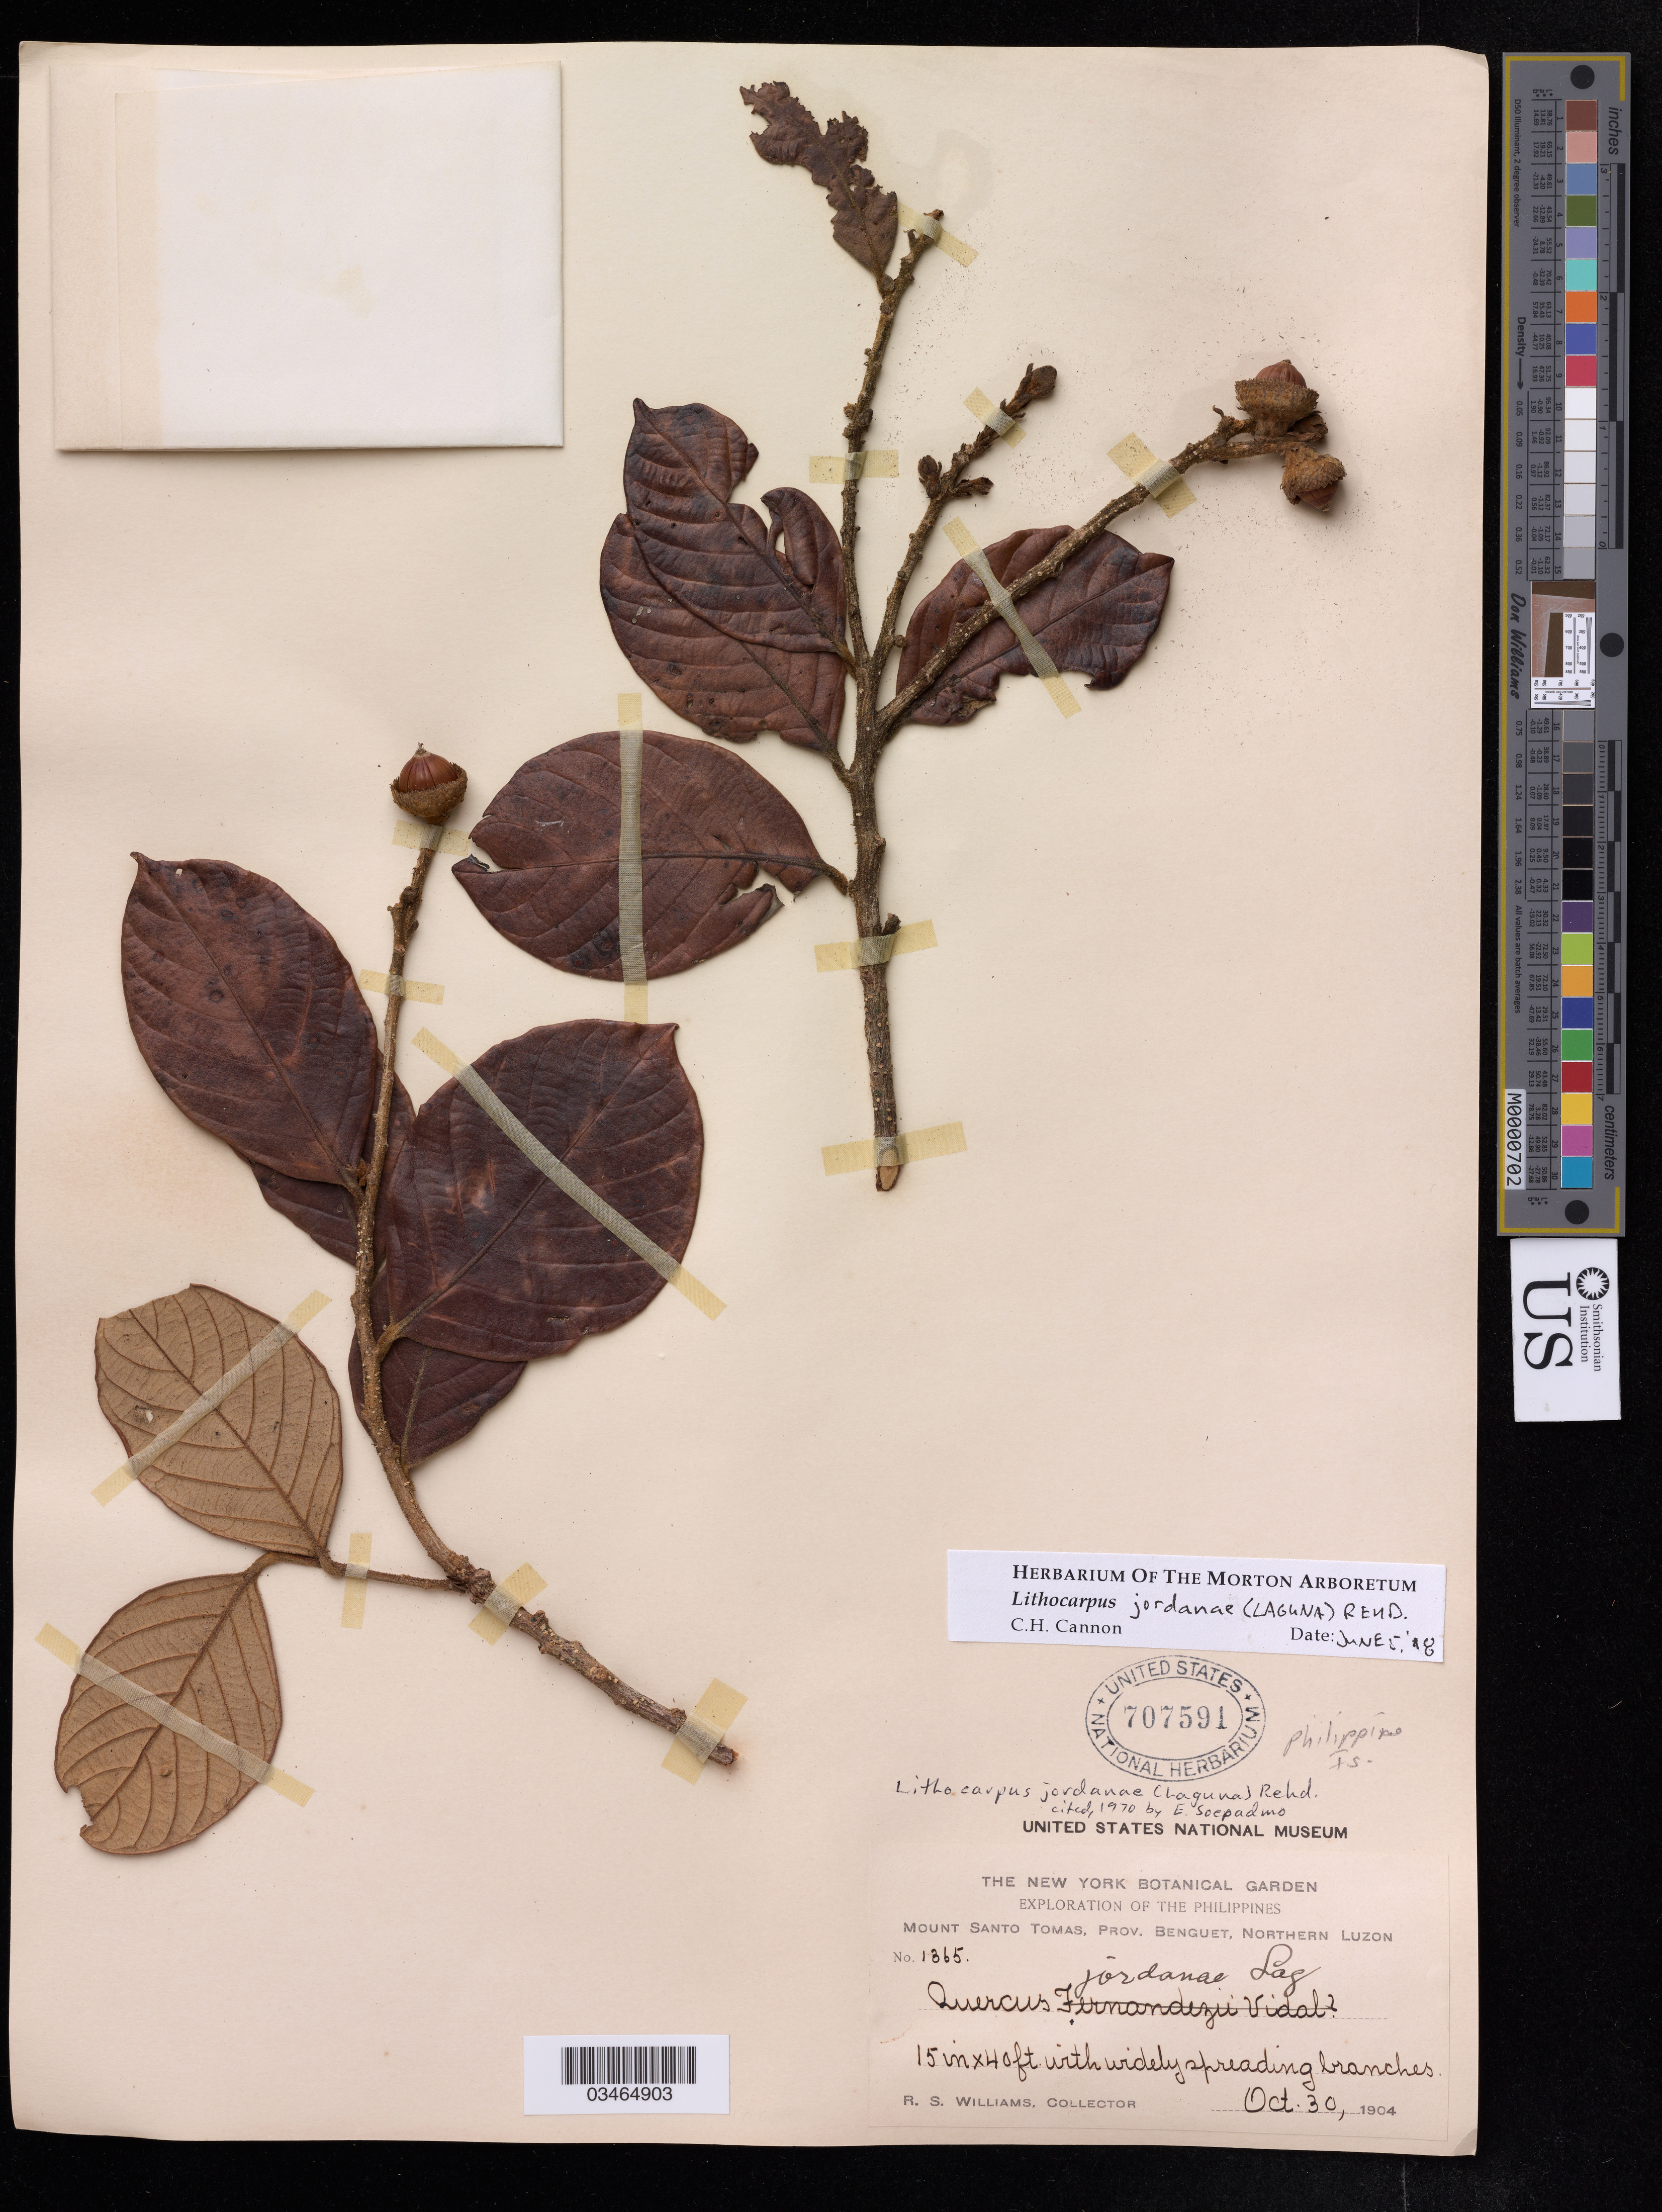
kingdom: Plantae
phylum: Tracheophyta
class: Magnoliopsida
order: Fagales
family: Fagaceae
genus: Lithocarpus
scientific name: Lithocarpus jordanae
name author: (Villanueva) Rehder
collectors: R. Williams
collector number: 1365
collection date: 1904-10-30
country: Philippines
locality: Mount Santo Tomas, Prov. Benguet, Northern Luzon.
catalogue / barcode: US 707591